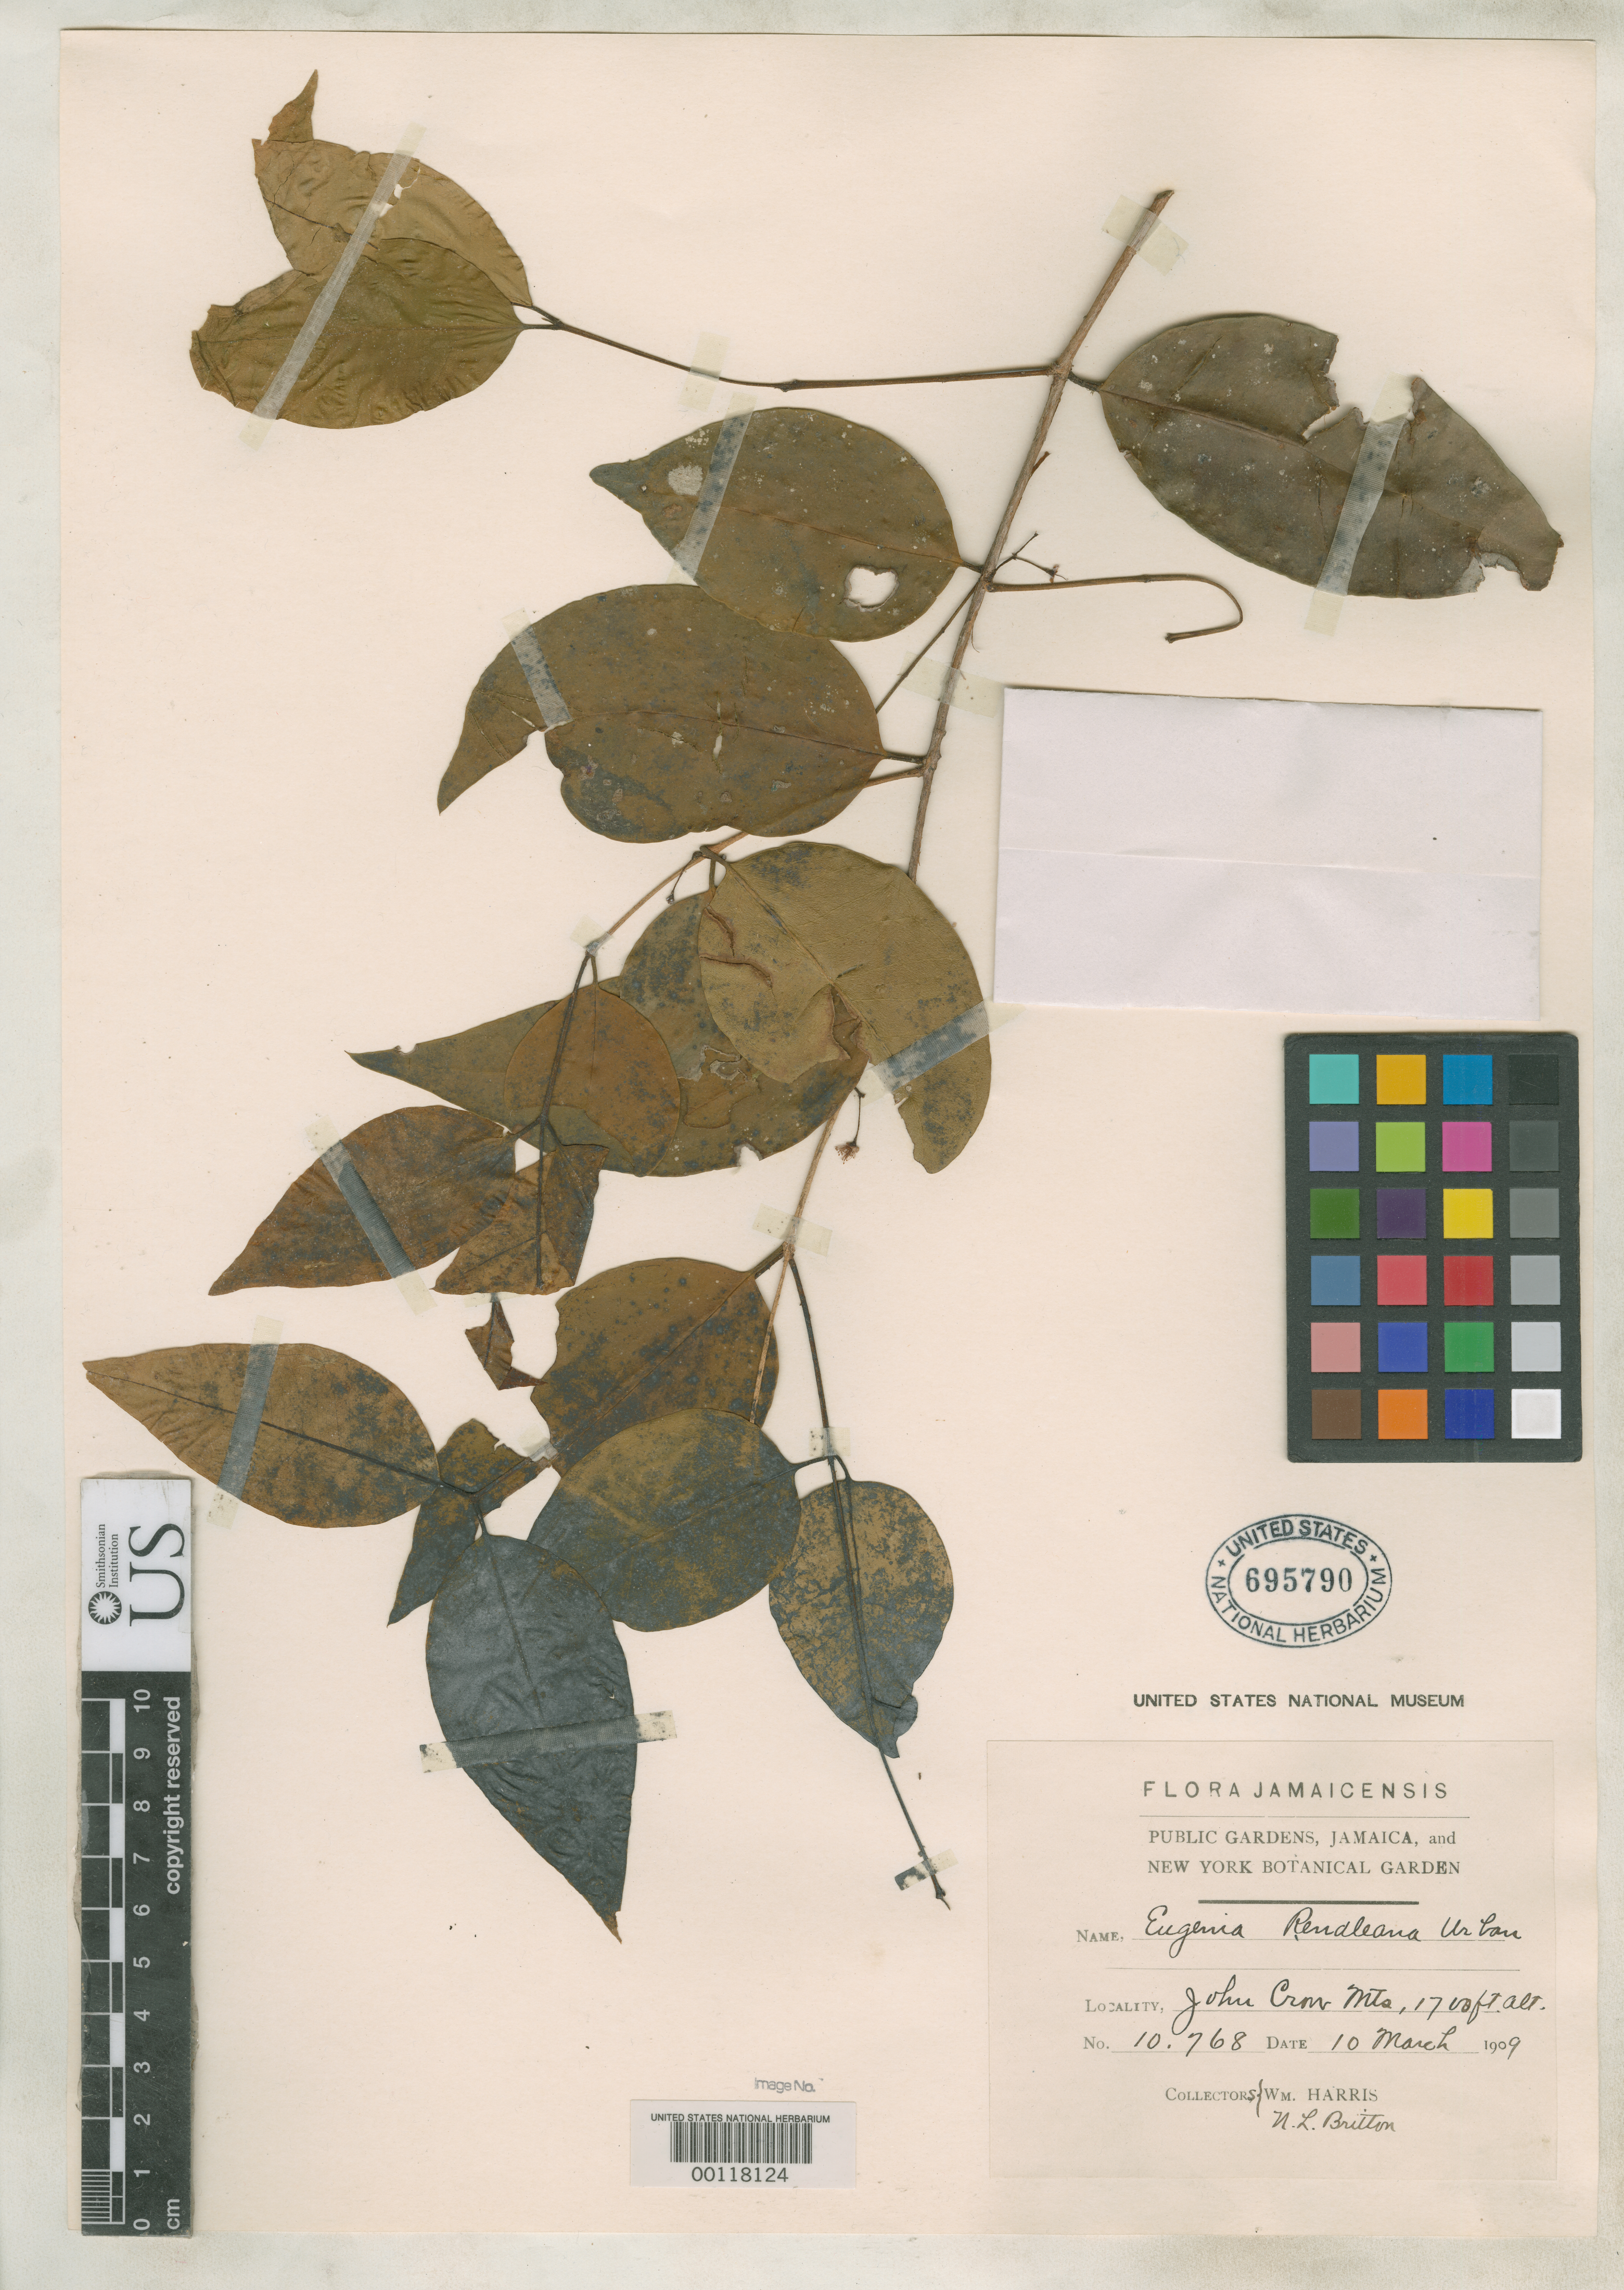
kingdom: Plantae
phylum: Tracheophyta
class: Magnoliopsida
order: Myrtales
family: Myrtaceae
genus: Eugenia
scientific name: Eugenia rendleana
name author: Urb.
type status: Isotype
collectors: J. A. Harris & N. Britton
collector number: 10768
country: Jamaica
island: Greater Antilles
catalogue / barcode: US 695790